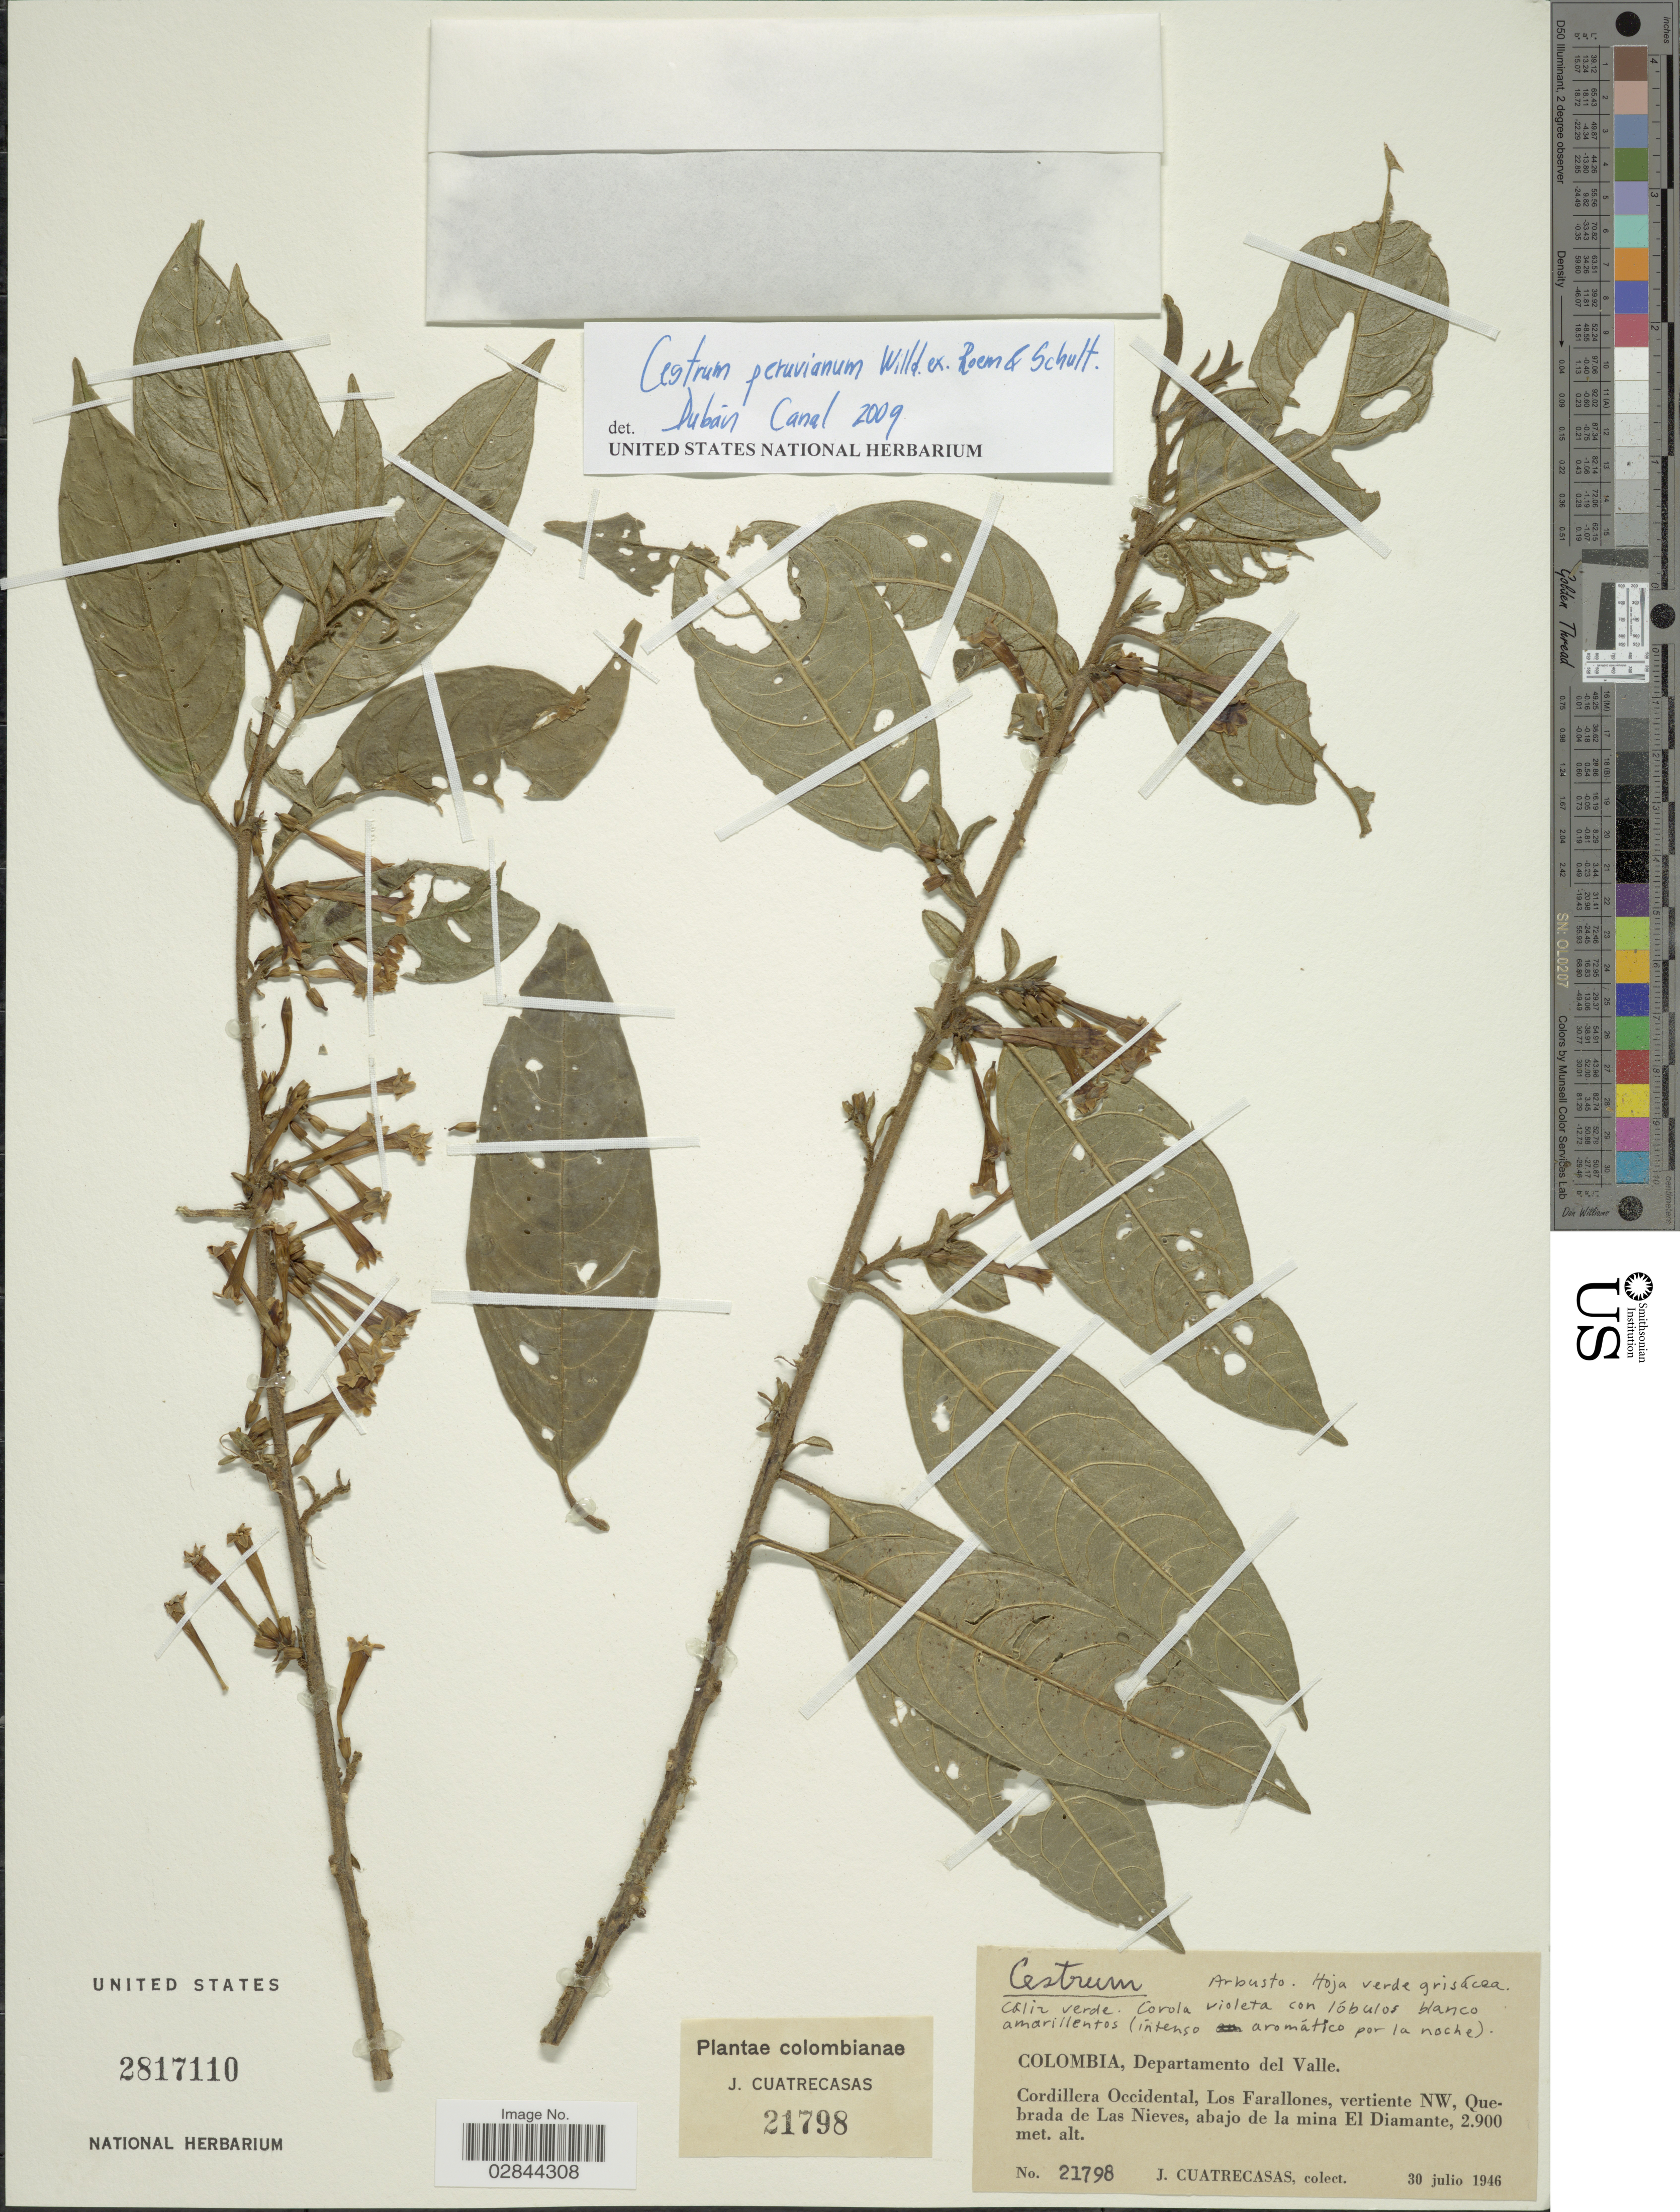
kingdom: Plantae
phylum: Tracheophyta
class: Magnoliopsida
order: Solanales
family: Solanaceae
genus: Cestrum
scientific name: Cestrum affine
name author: Kunth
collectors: J. Cuatrecasas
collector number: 21798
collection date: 1946-07-30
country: Colombia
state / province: Valle del Cauca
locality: Departamento del Valle, Cordillera Occidental, Los Farallones, vertiente NW, Quebrada de Las Nieves, abajo de la mina El Diamante.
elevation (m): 2900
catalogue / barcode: US 2817110